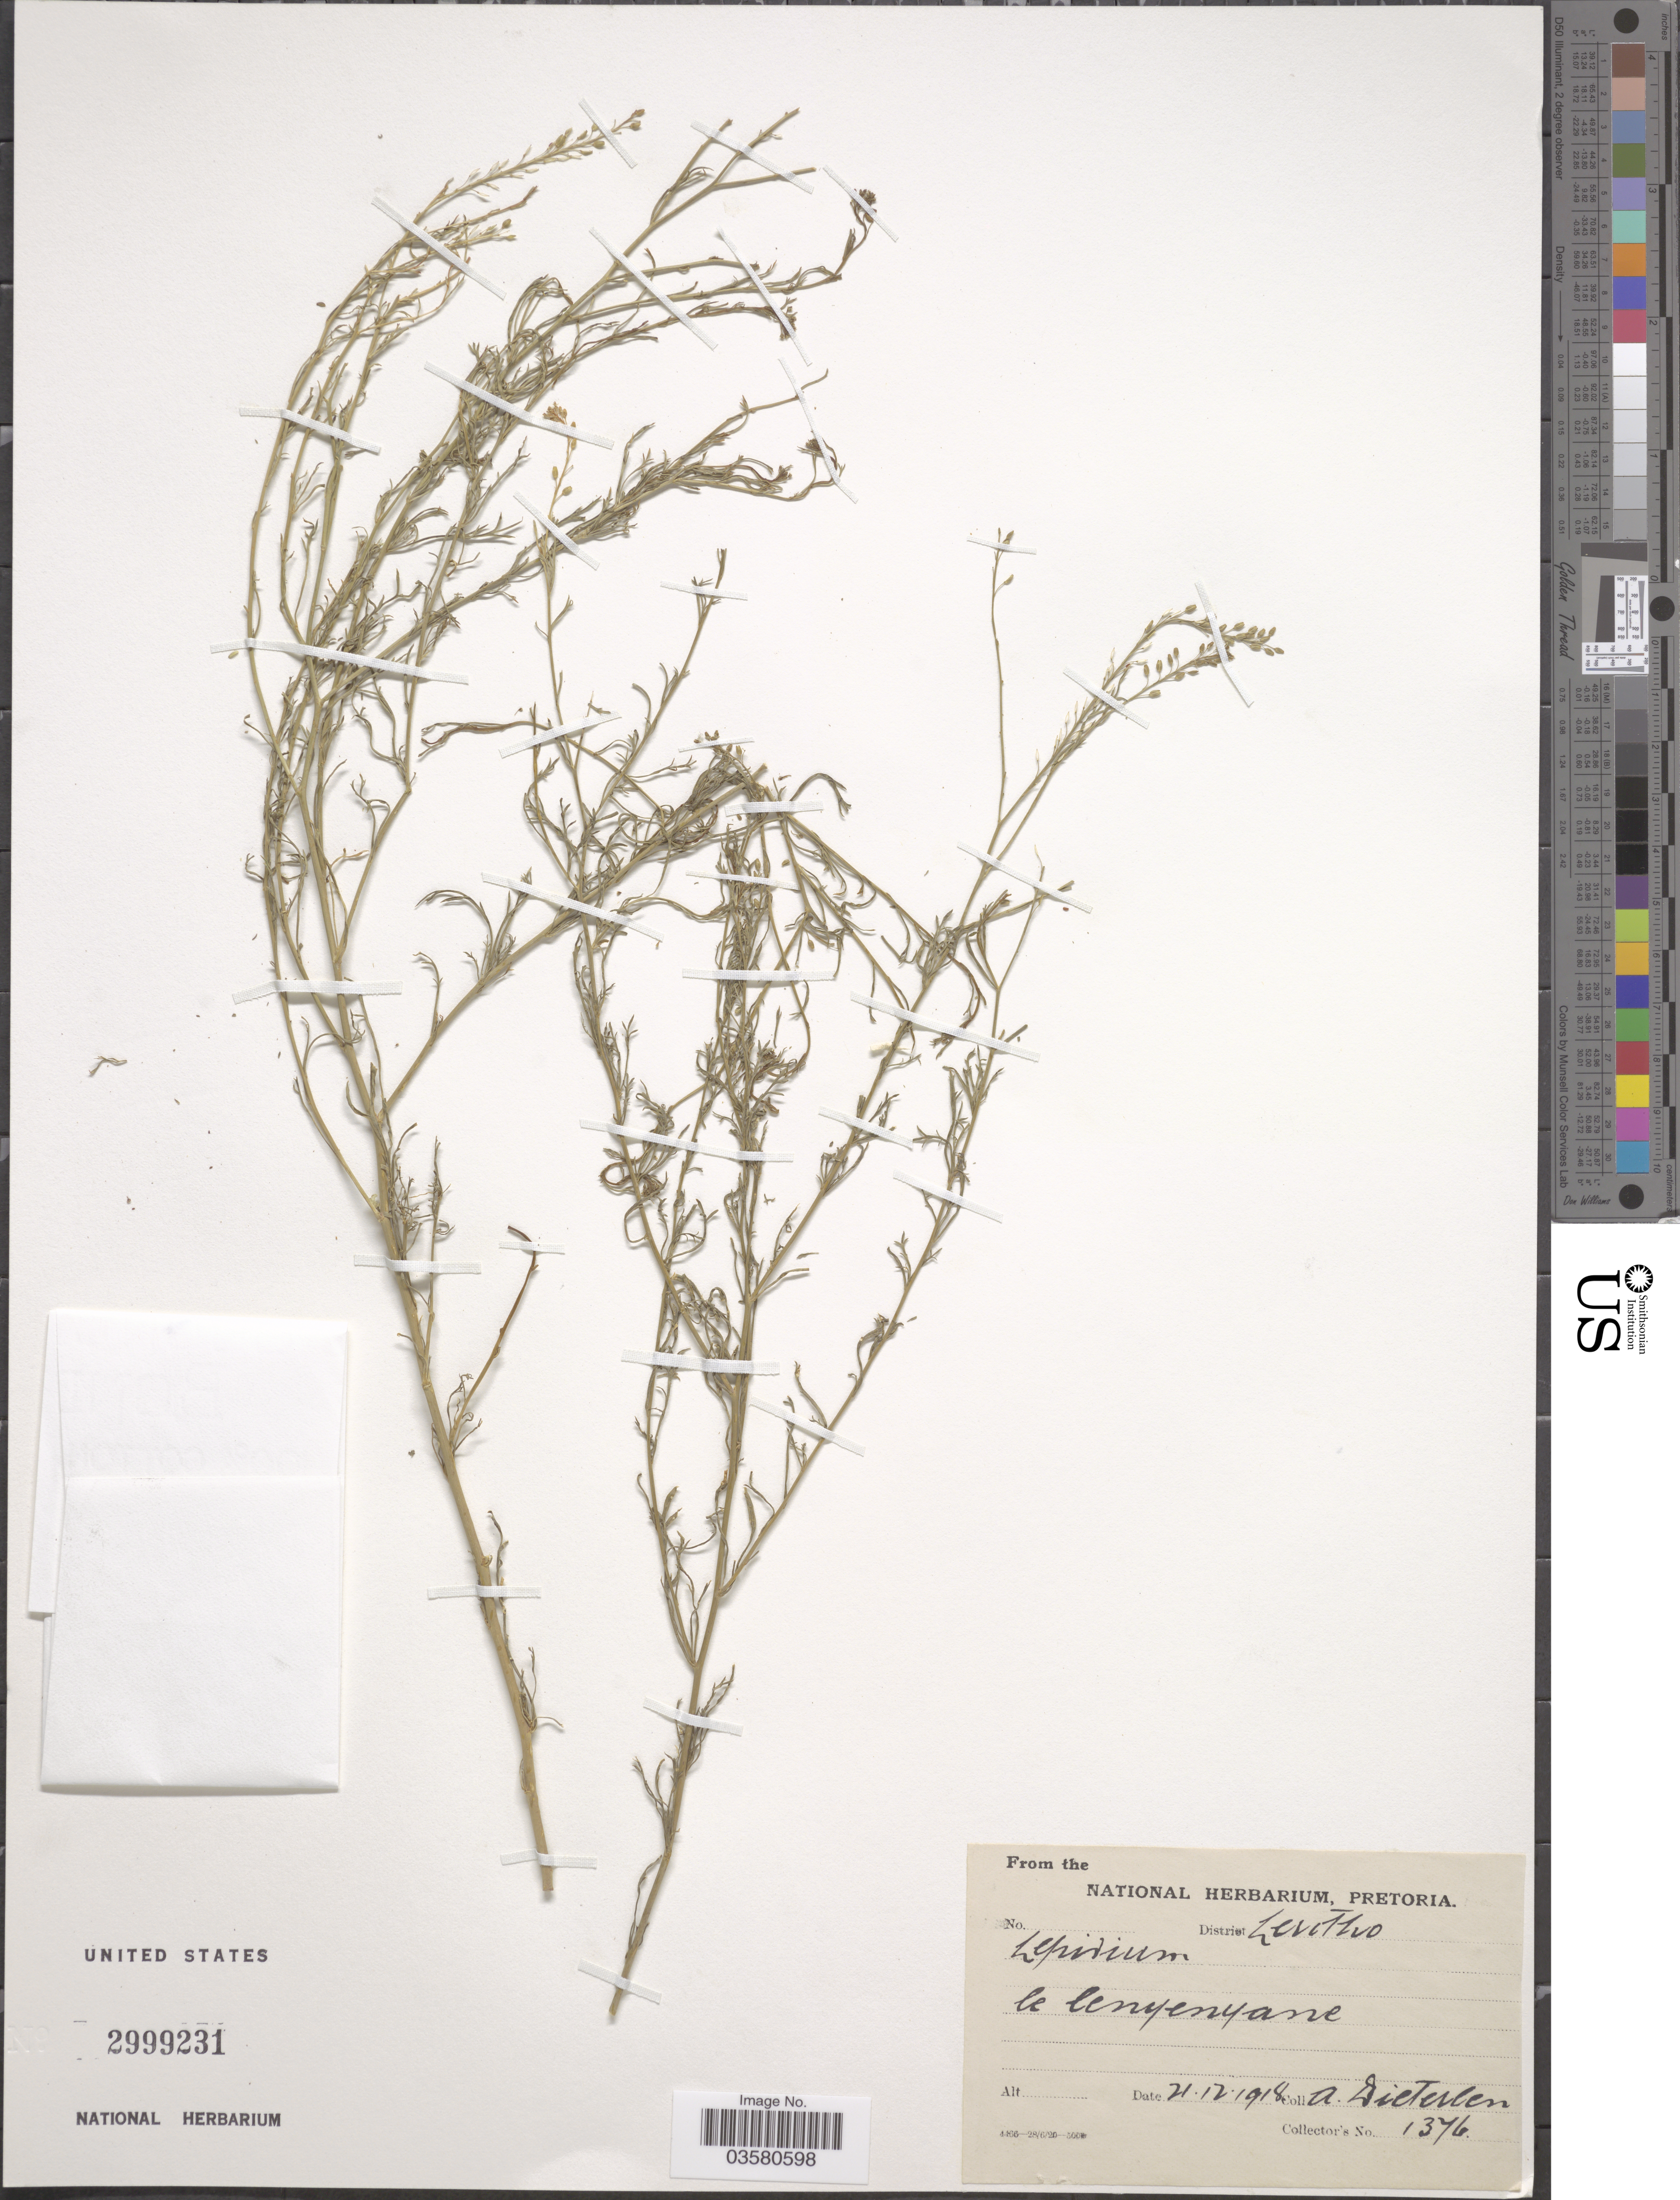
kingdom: Plantae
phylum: Tracheophyta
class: Magnoliopsida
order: Brassicales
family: Brassicaceae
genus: Lepidium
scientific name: Lepidium sp.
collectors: A. Dieterlen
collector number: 1376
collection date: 1918-12-21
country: Lesotho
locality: District Lesotho.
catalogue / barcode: US 2999231